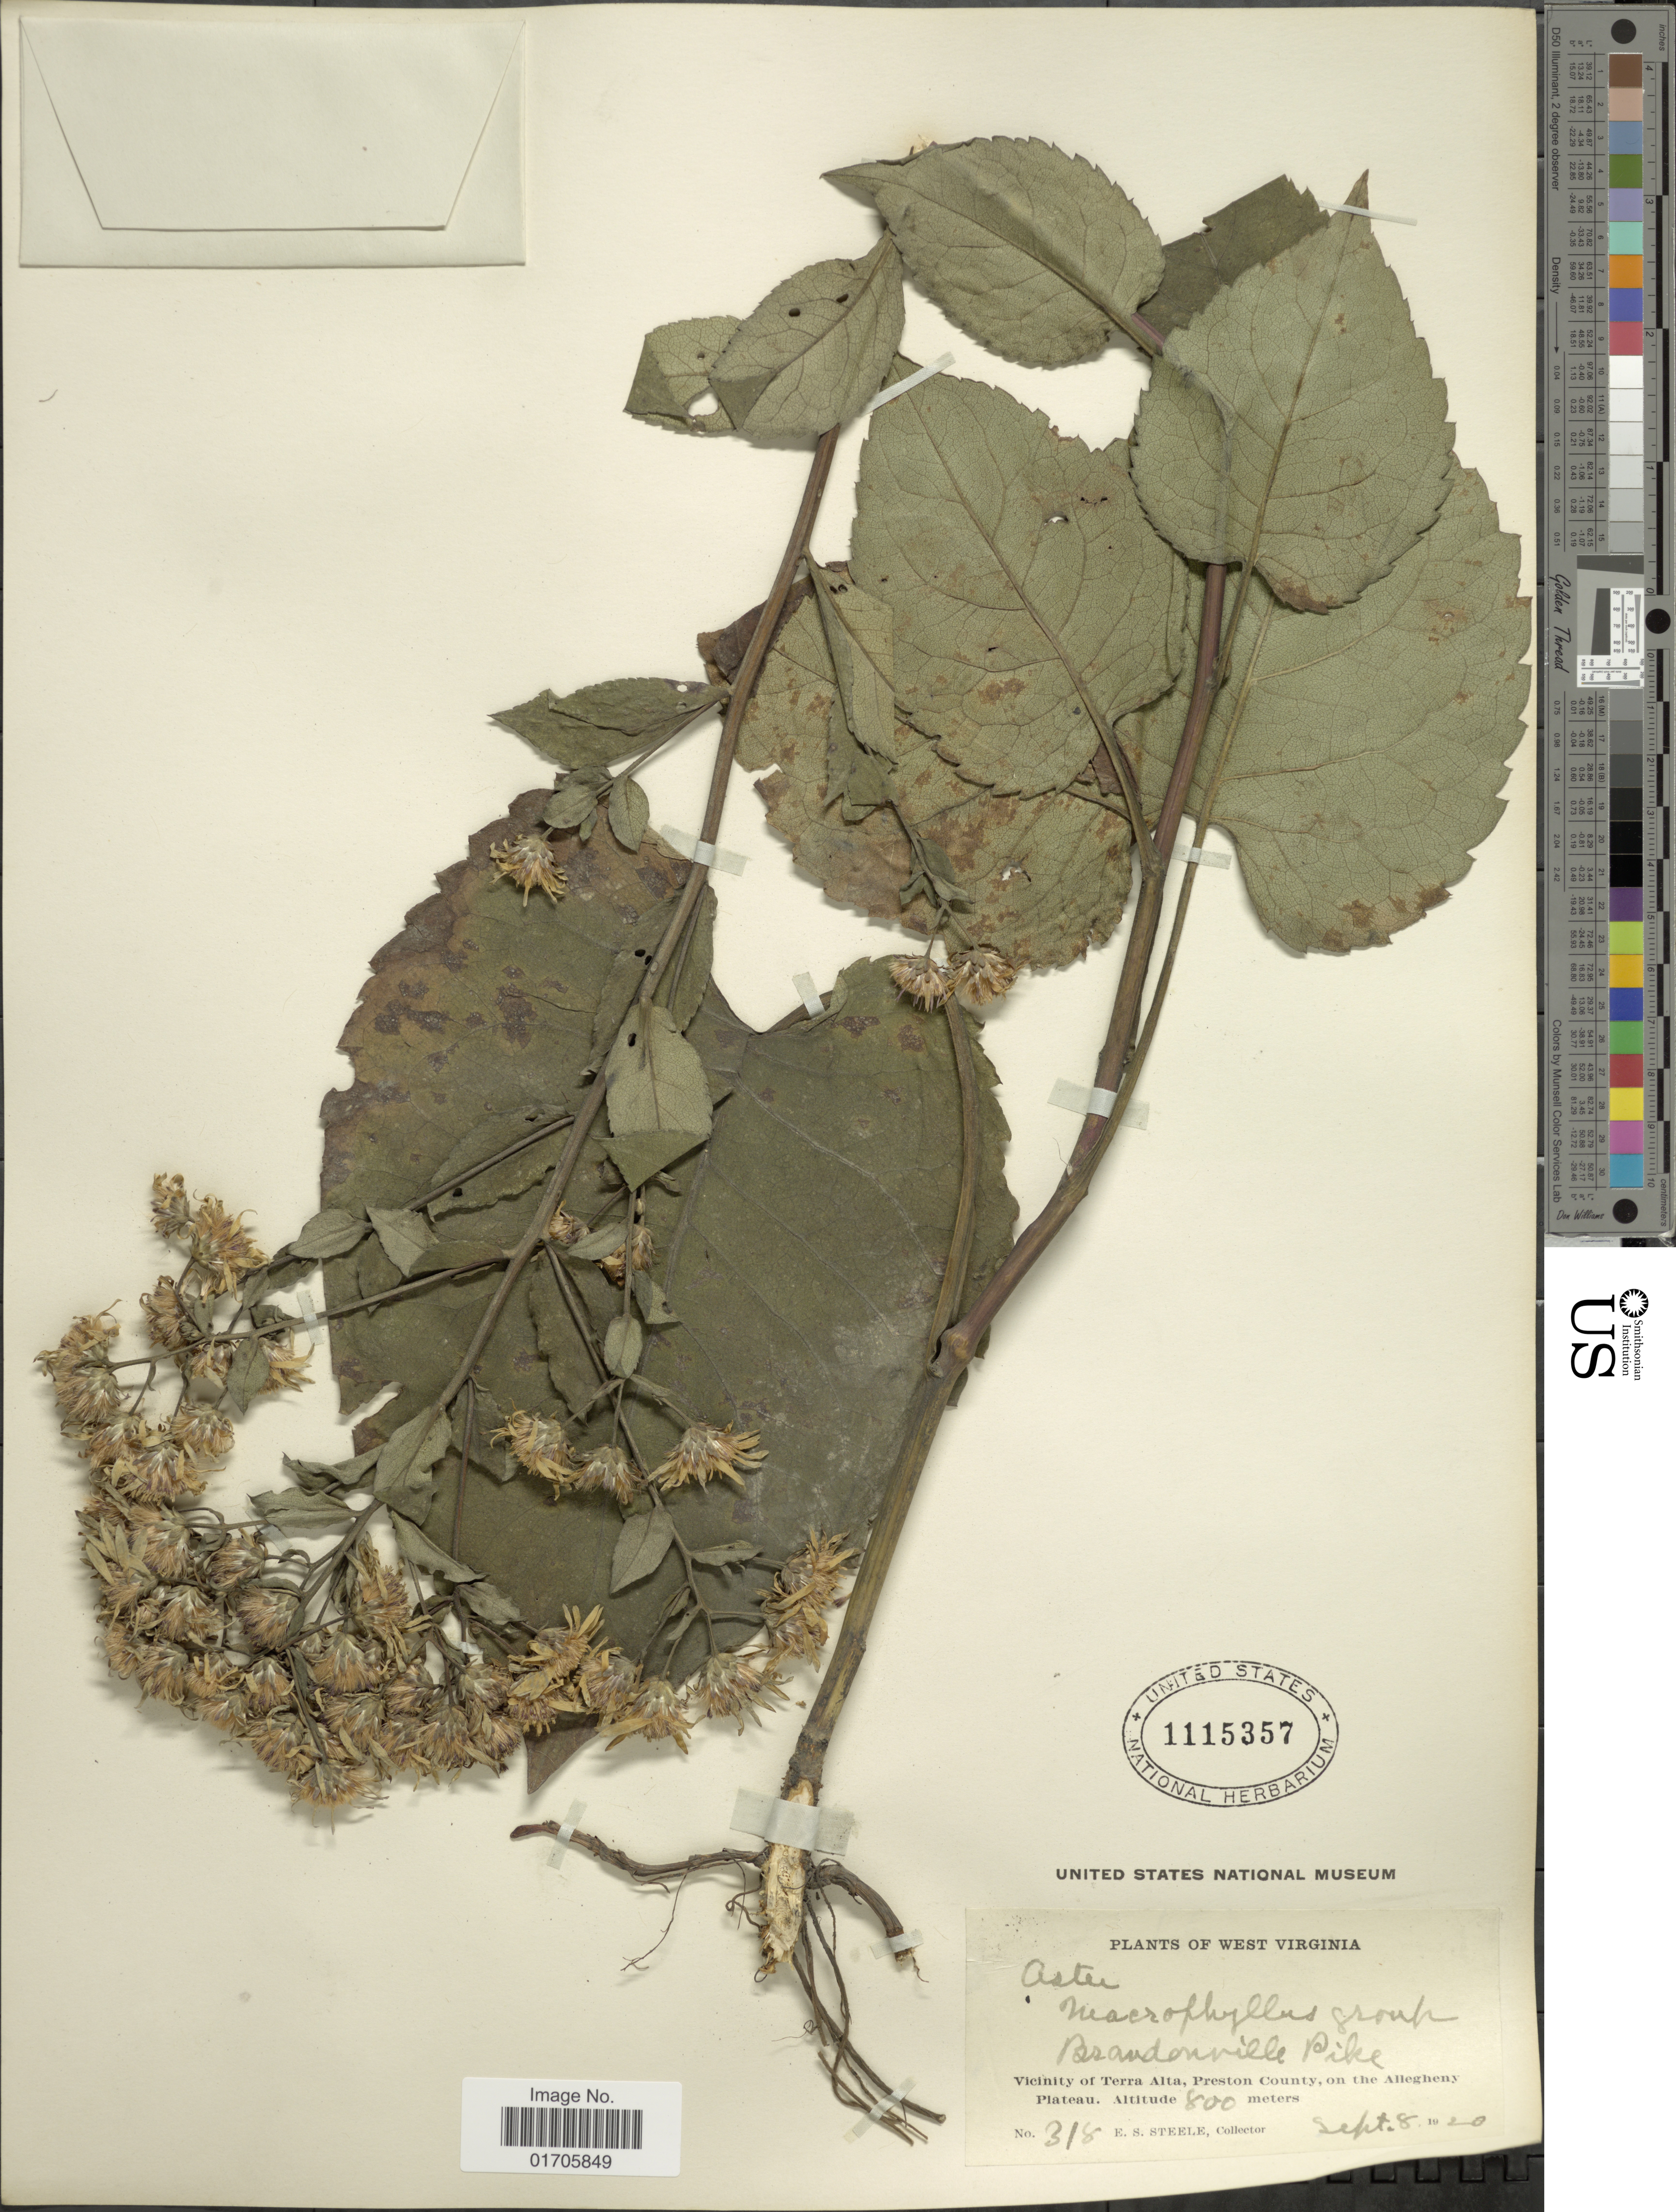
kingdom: Plantae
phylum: Tracheophyta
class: Magnoliopsida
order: Asterales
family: Asteraceae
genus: Eurybia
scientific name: Eurybia macrophylla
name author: (L.) Cass.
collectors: E. Steele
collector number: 318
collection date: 1920-09-08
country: United States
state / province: West Virginia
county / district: Preston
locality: West Virginia. Brandonville Pike. Vicinity of Terra Alta, Preston County, on the Allegheny Plateau.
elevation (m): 800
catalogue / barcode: US 1115357